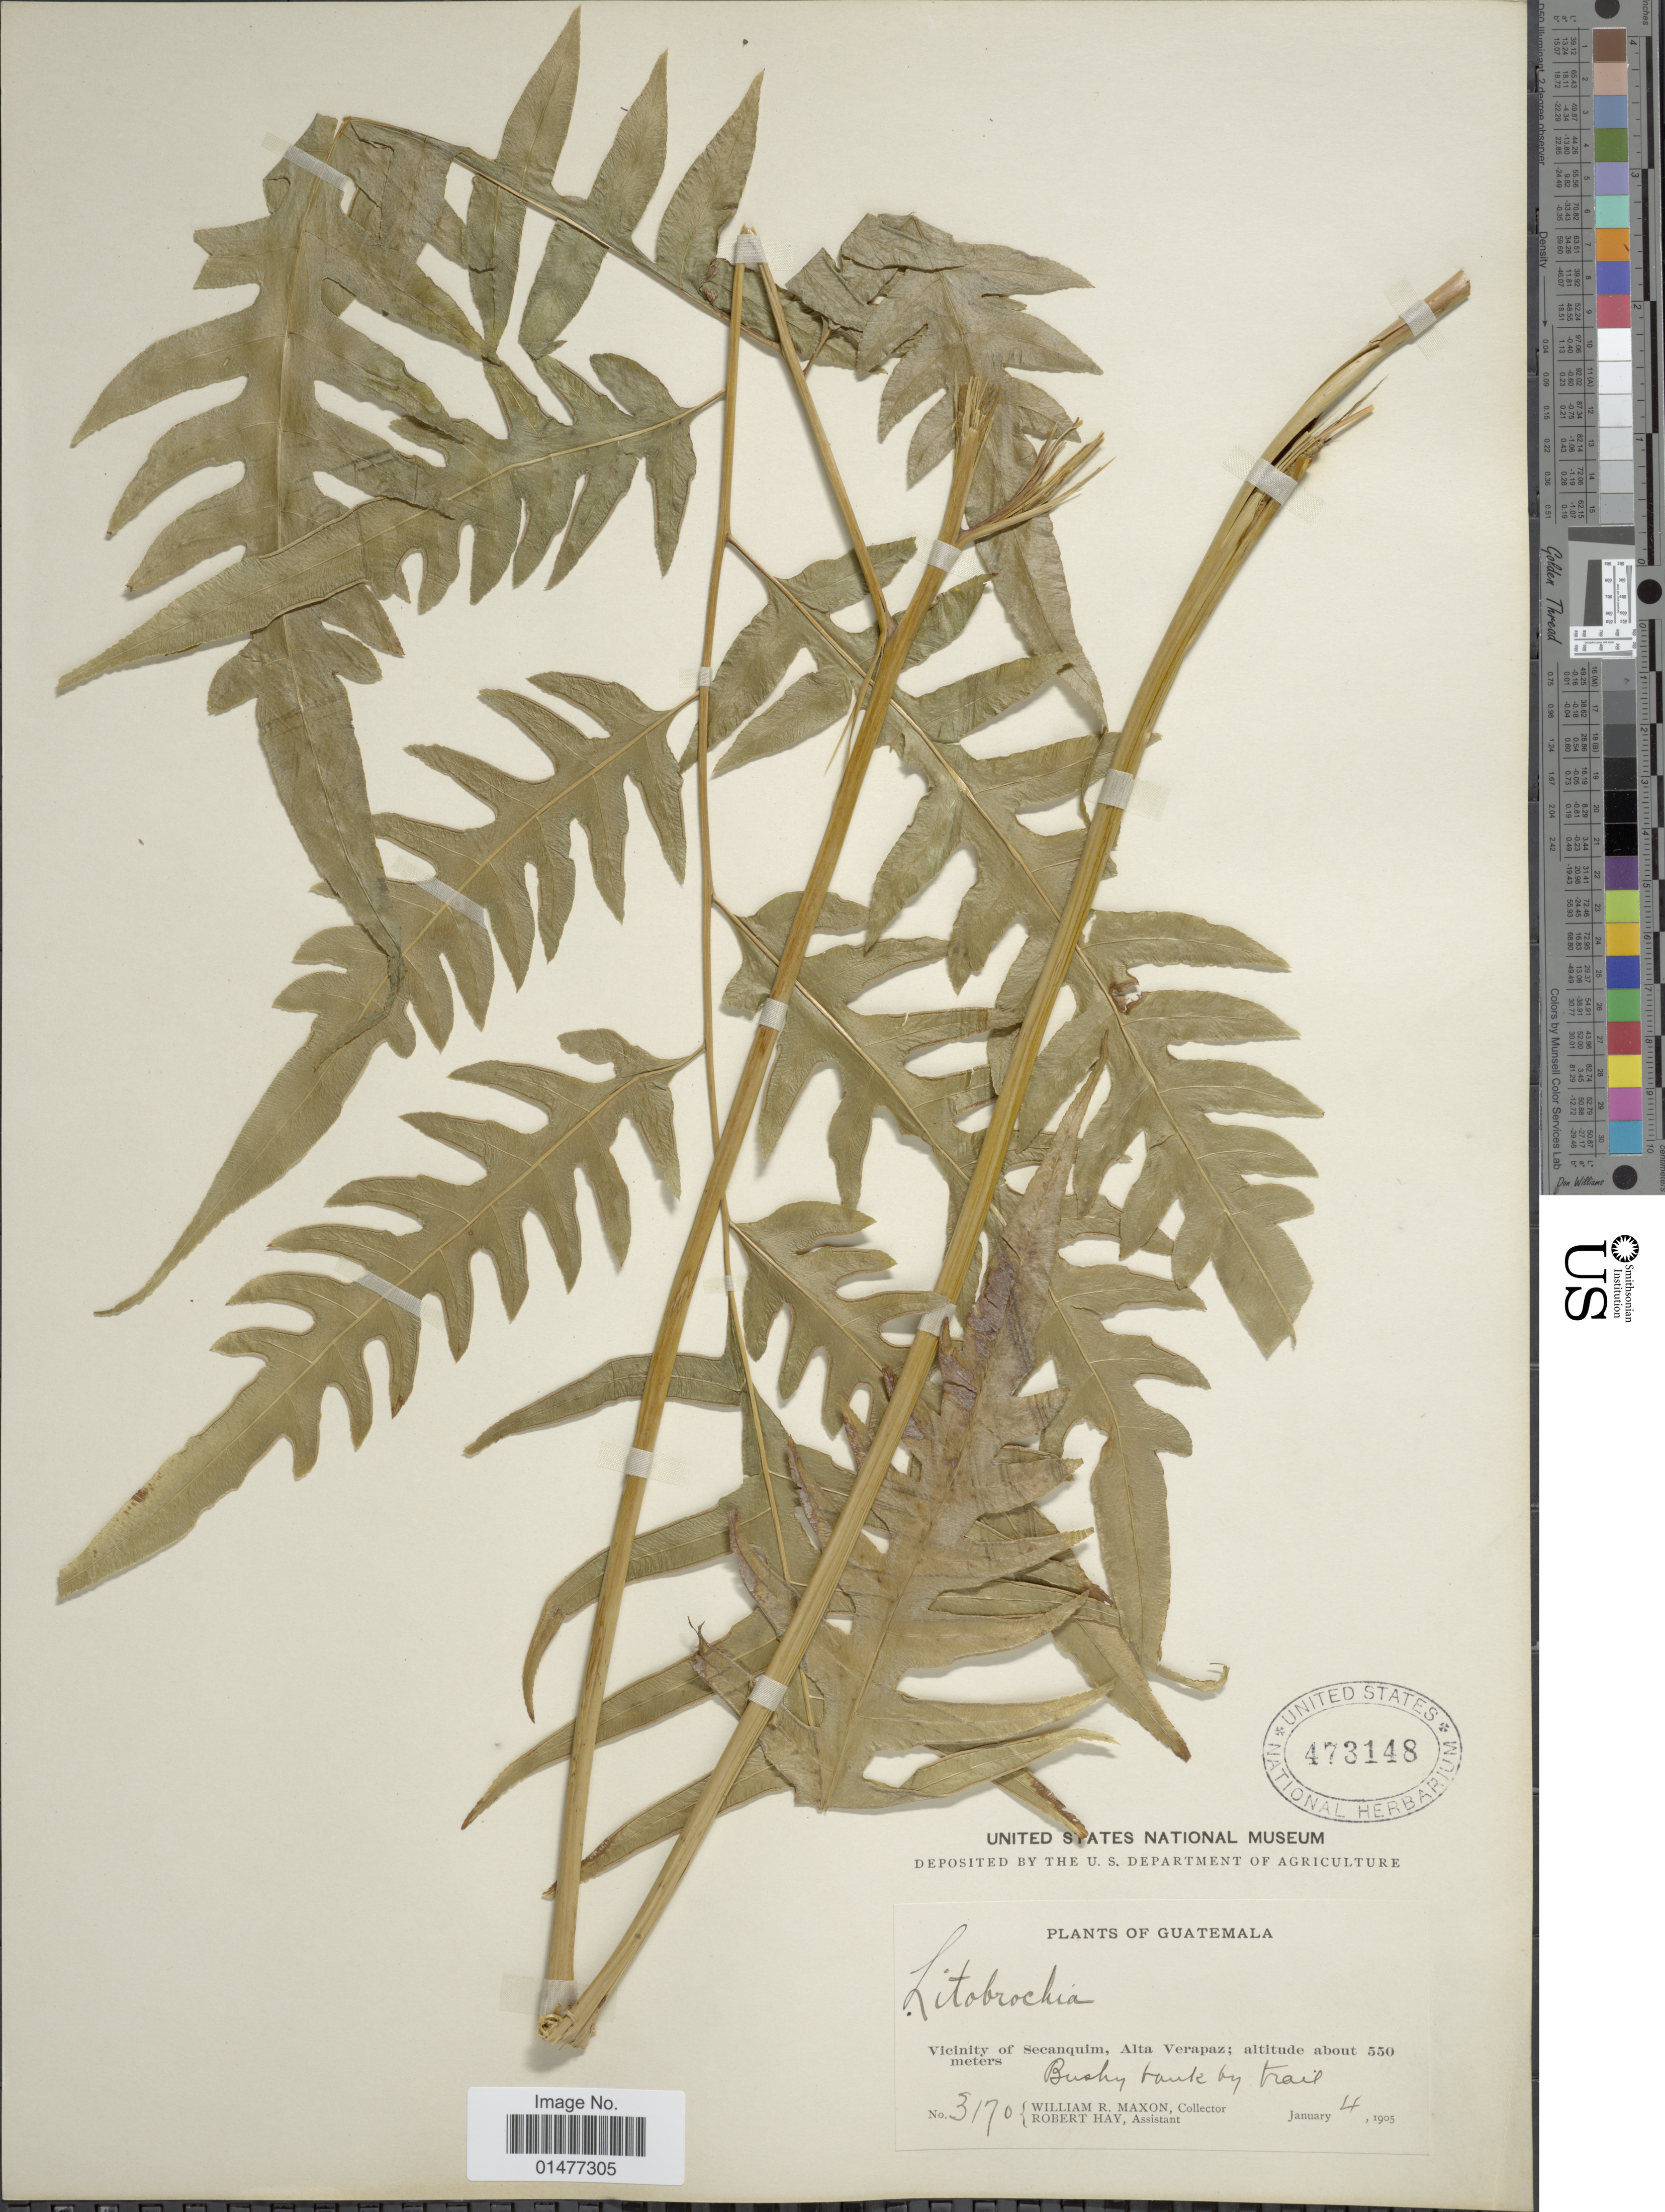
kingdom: Plantae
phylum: Tracheophyta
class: Polypodiopsida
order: Polypodiales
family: Pteridaceae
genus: Pteris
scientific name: Pteris altissima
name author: Poir.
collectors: W. R. Maxon & R. H. Hay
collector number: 3170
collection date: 1903-01-04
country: Guatemala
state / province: Alta Verapaz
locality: Plants of Guatemala, Vicinity of Secanquim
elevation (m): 550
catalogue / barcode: US 473148